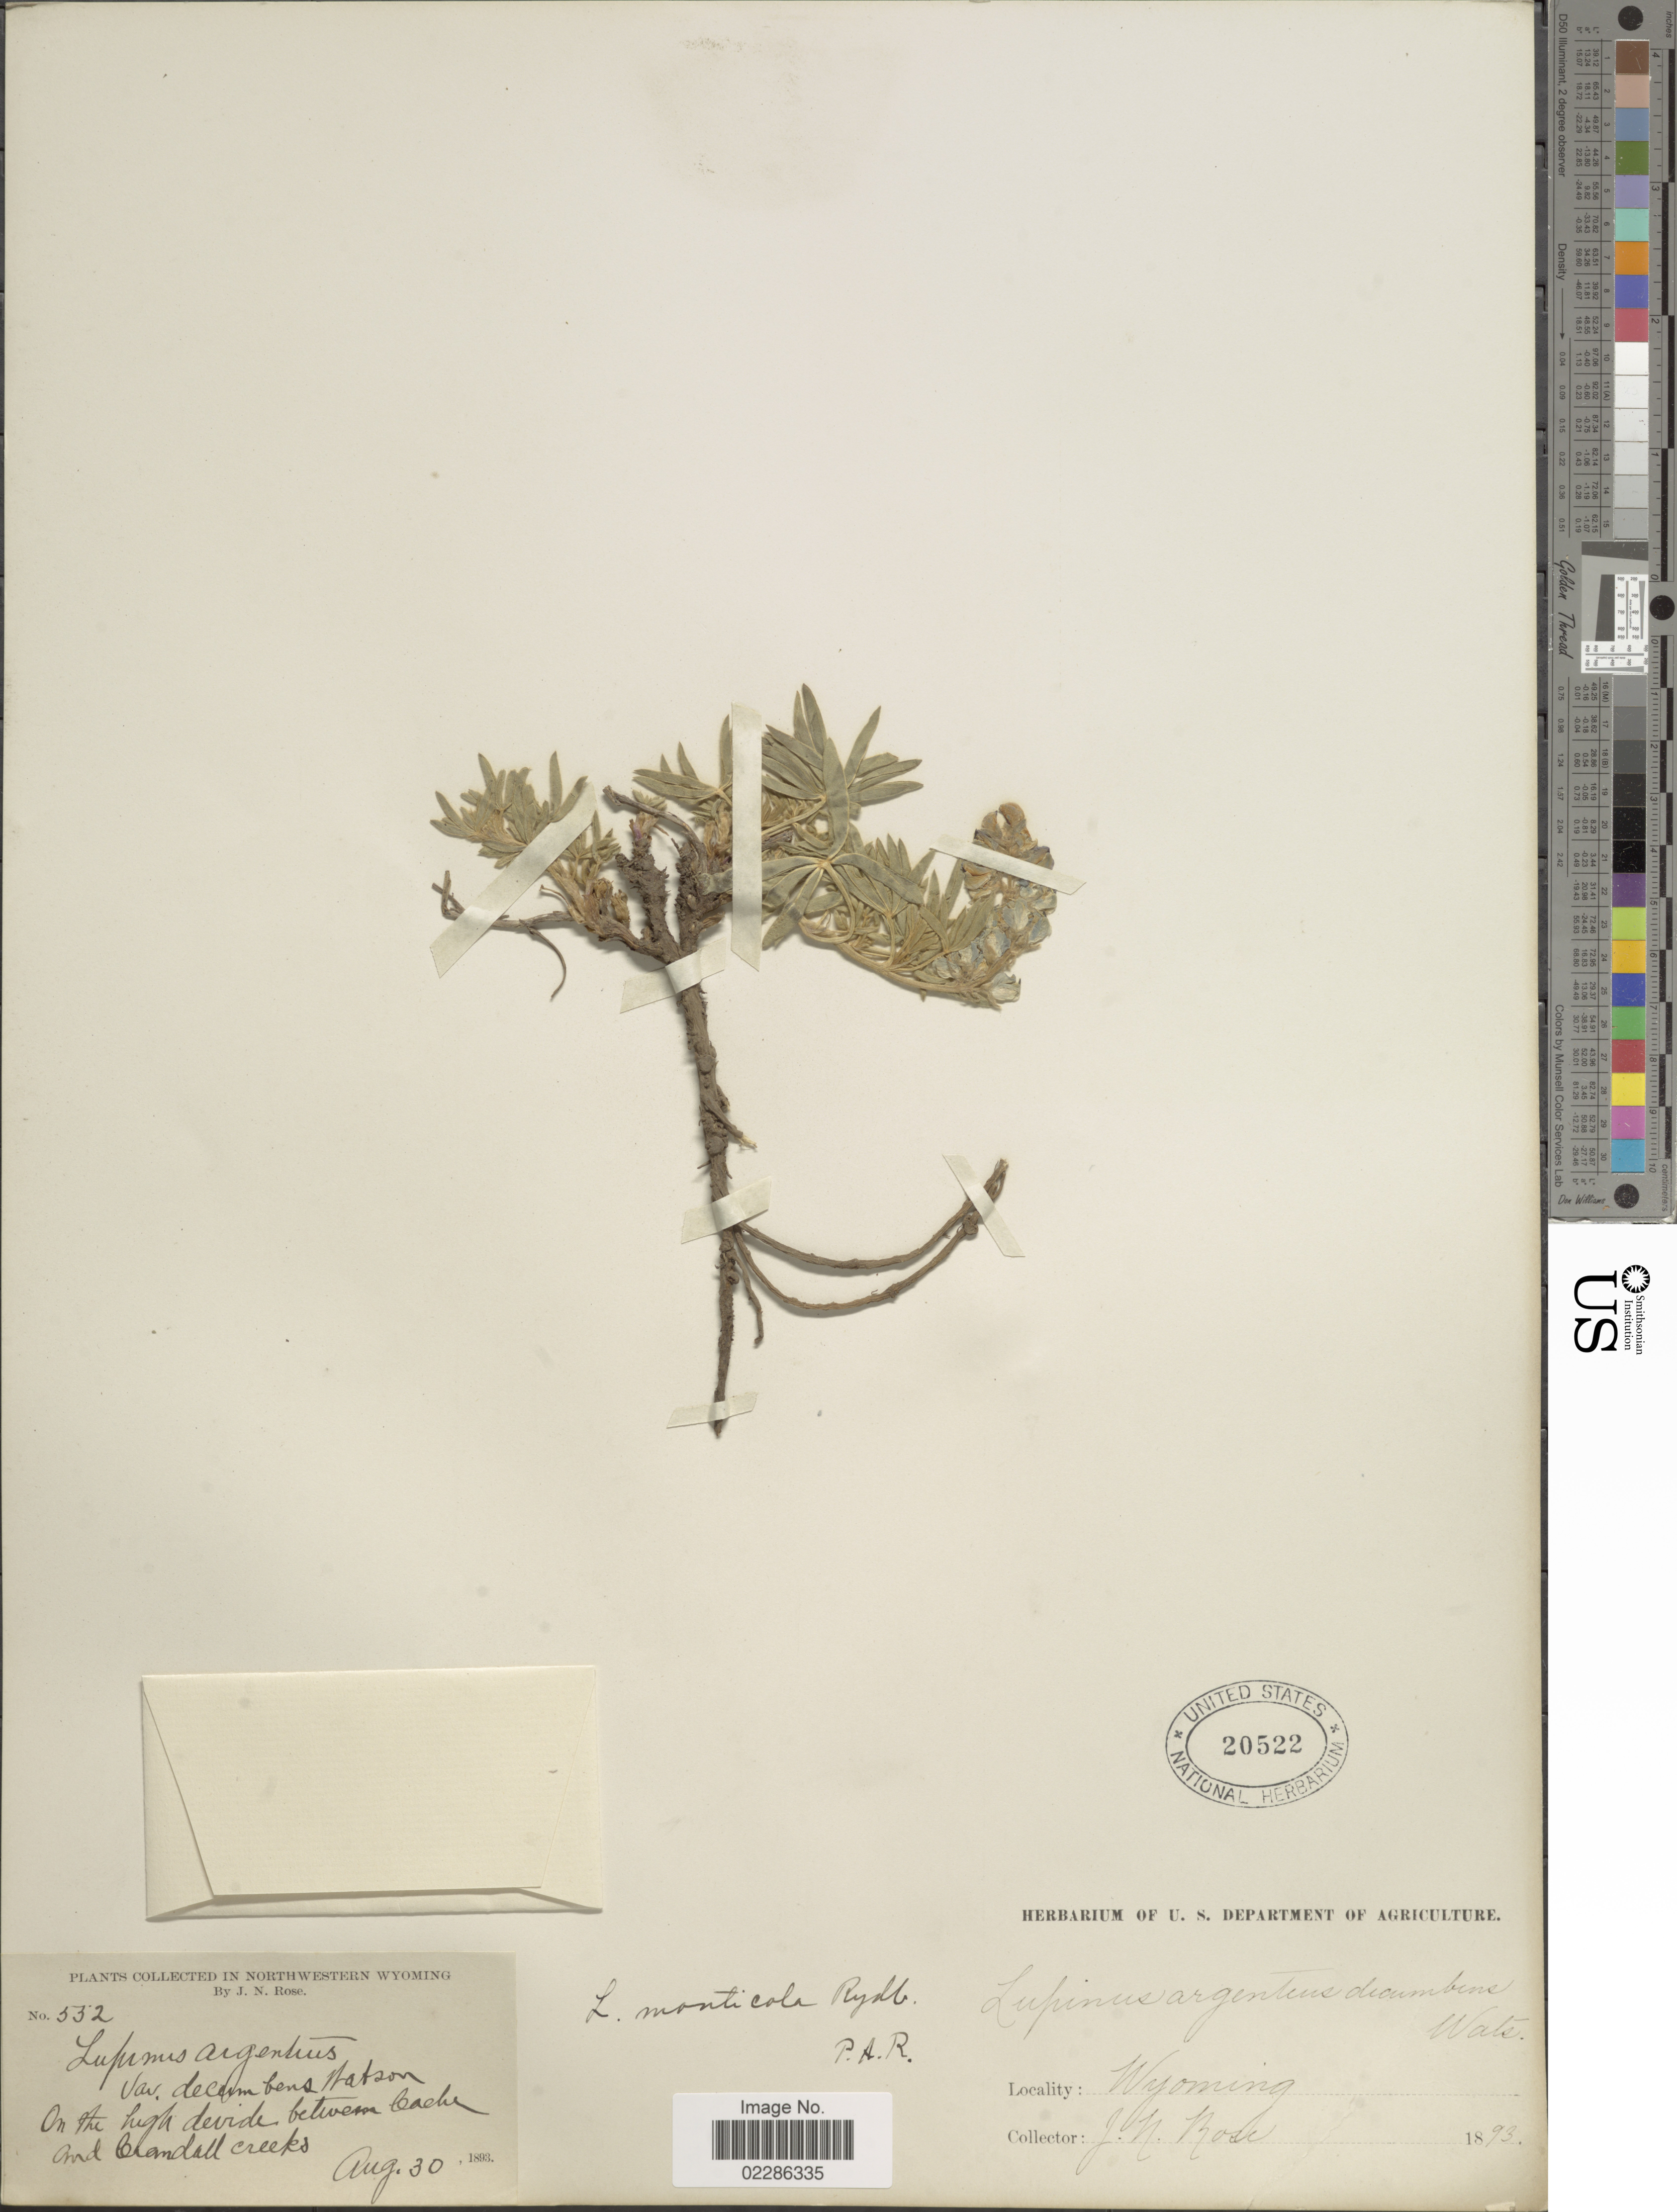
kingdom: Plantae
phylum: Tracheophyta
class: Magnoliopsida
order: Fabales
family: Fabaceae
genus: Lupinus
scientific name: Lupinus monticola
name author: Rydb.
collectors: J. N. Rose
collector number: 552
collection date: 1893-08-30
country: United States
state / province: Wyoming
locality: In Northwestern Wyoming, On the high devide between Cache and Crandall creeks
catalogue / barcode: US 20522